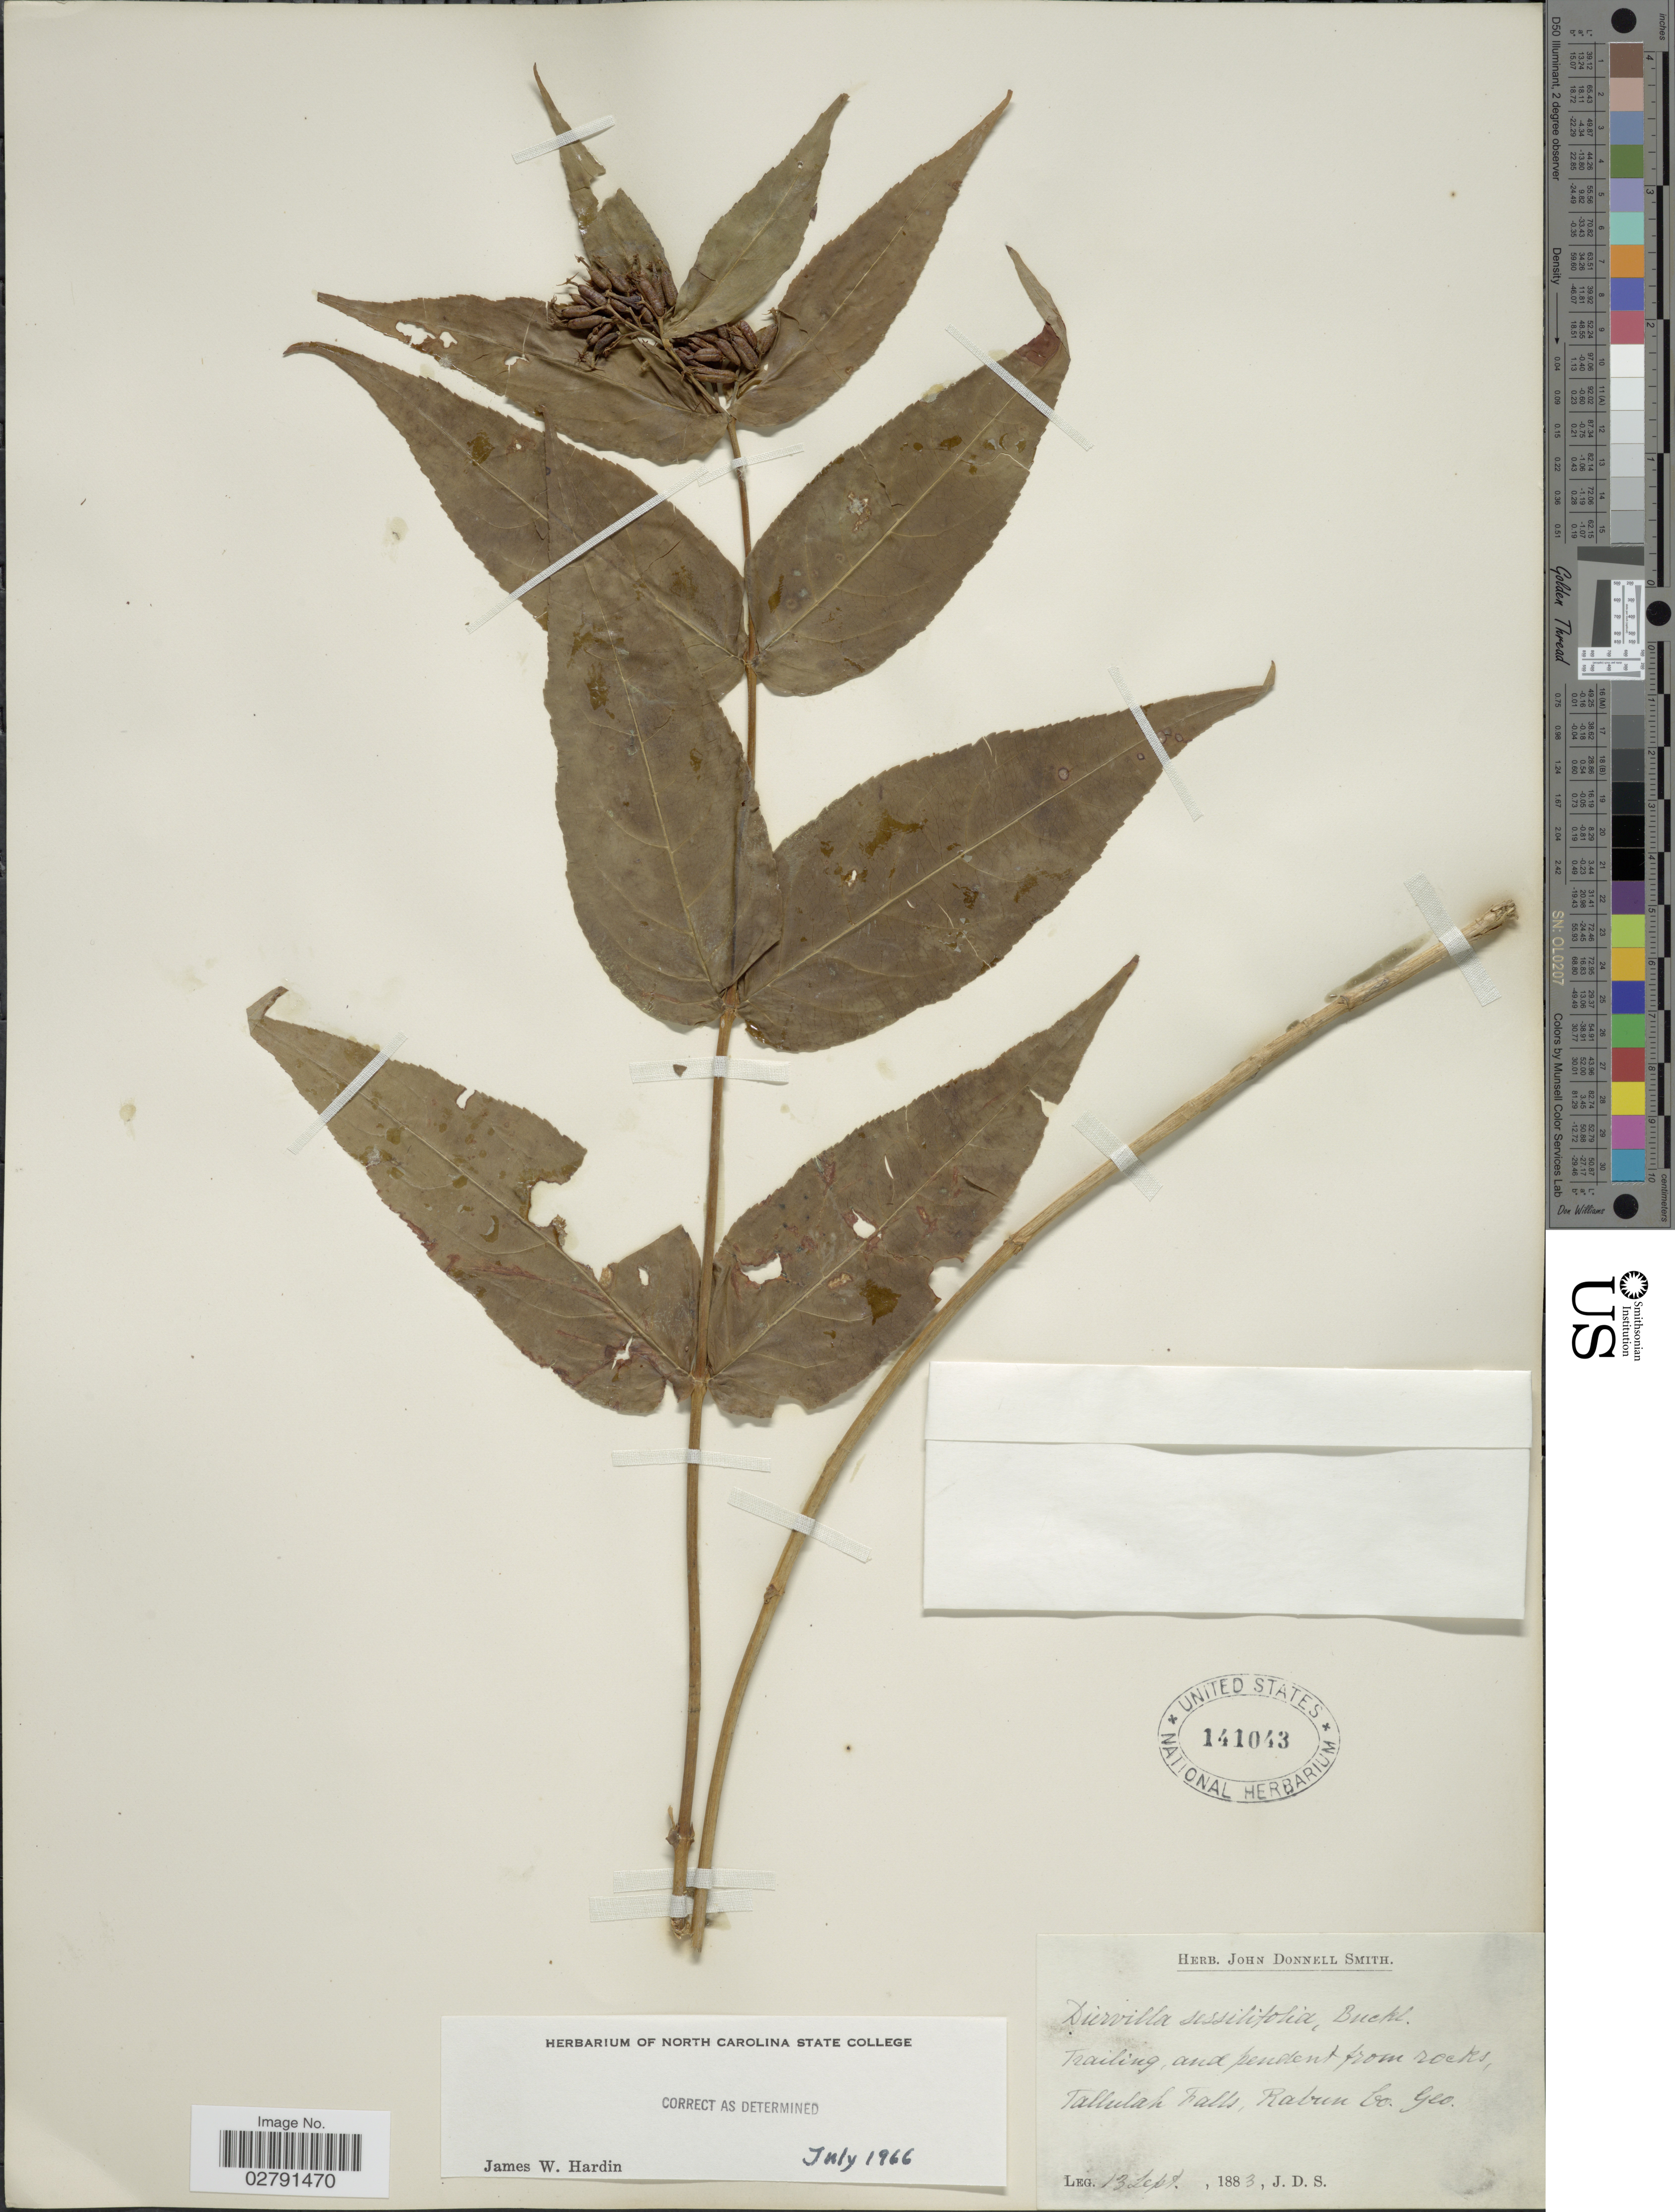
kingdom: Plantae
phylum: Tracheophyta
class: Magnoliopsida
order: Dipsacales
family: Caprifoliaceae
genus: Diervilla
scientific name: Diervilla sessilifolia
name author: Buckley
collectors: J. Donnell Smith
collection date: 1883-09-13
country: United States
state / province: Georgia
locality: Tallulah Falls, Rabun Co., Geo.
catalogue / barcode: US 141043